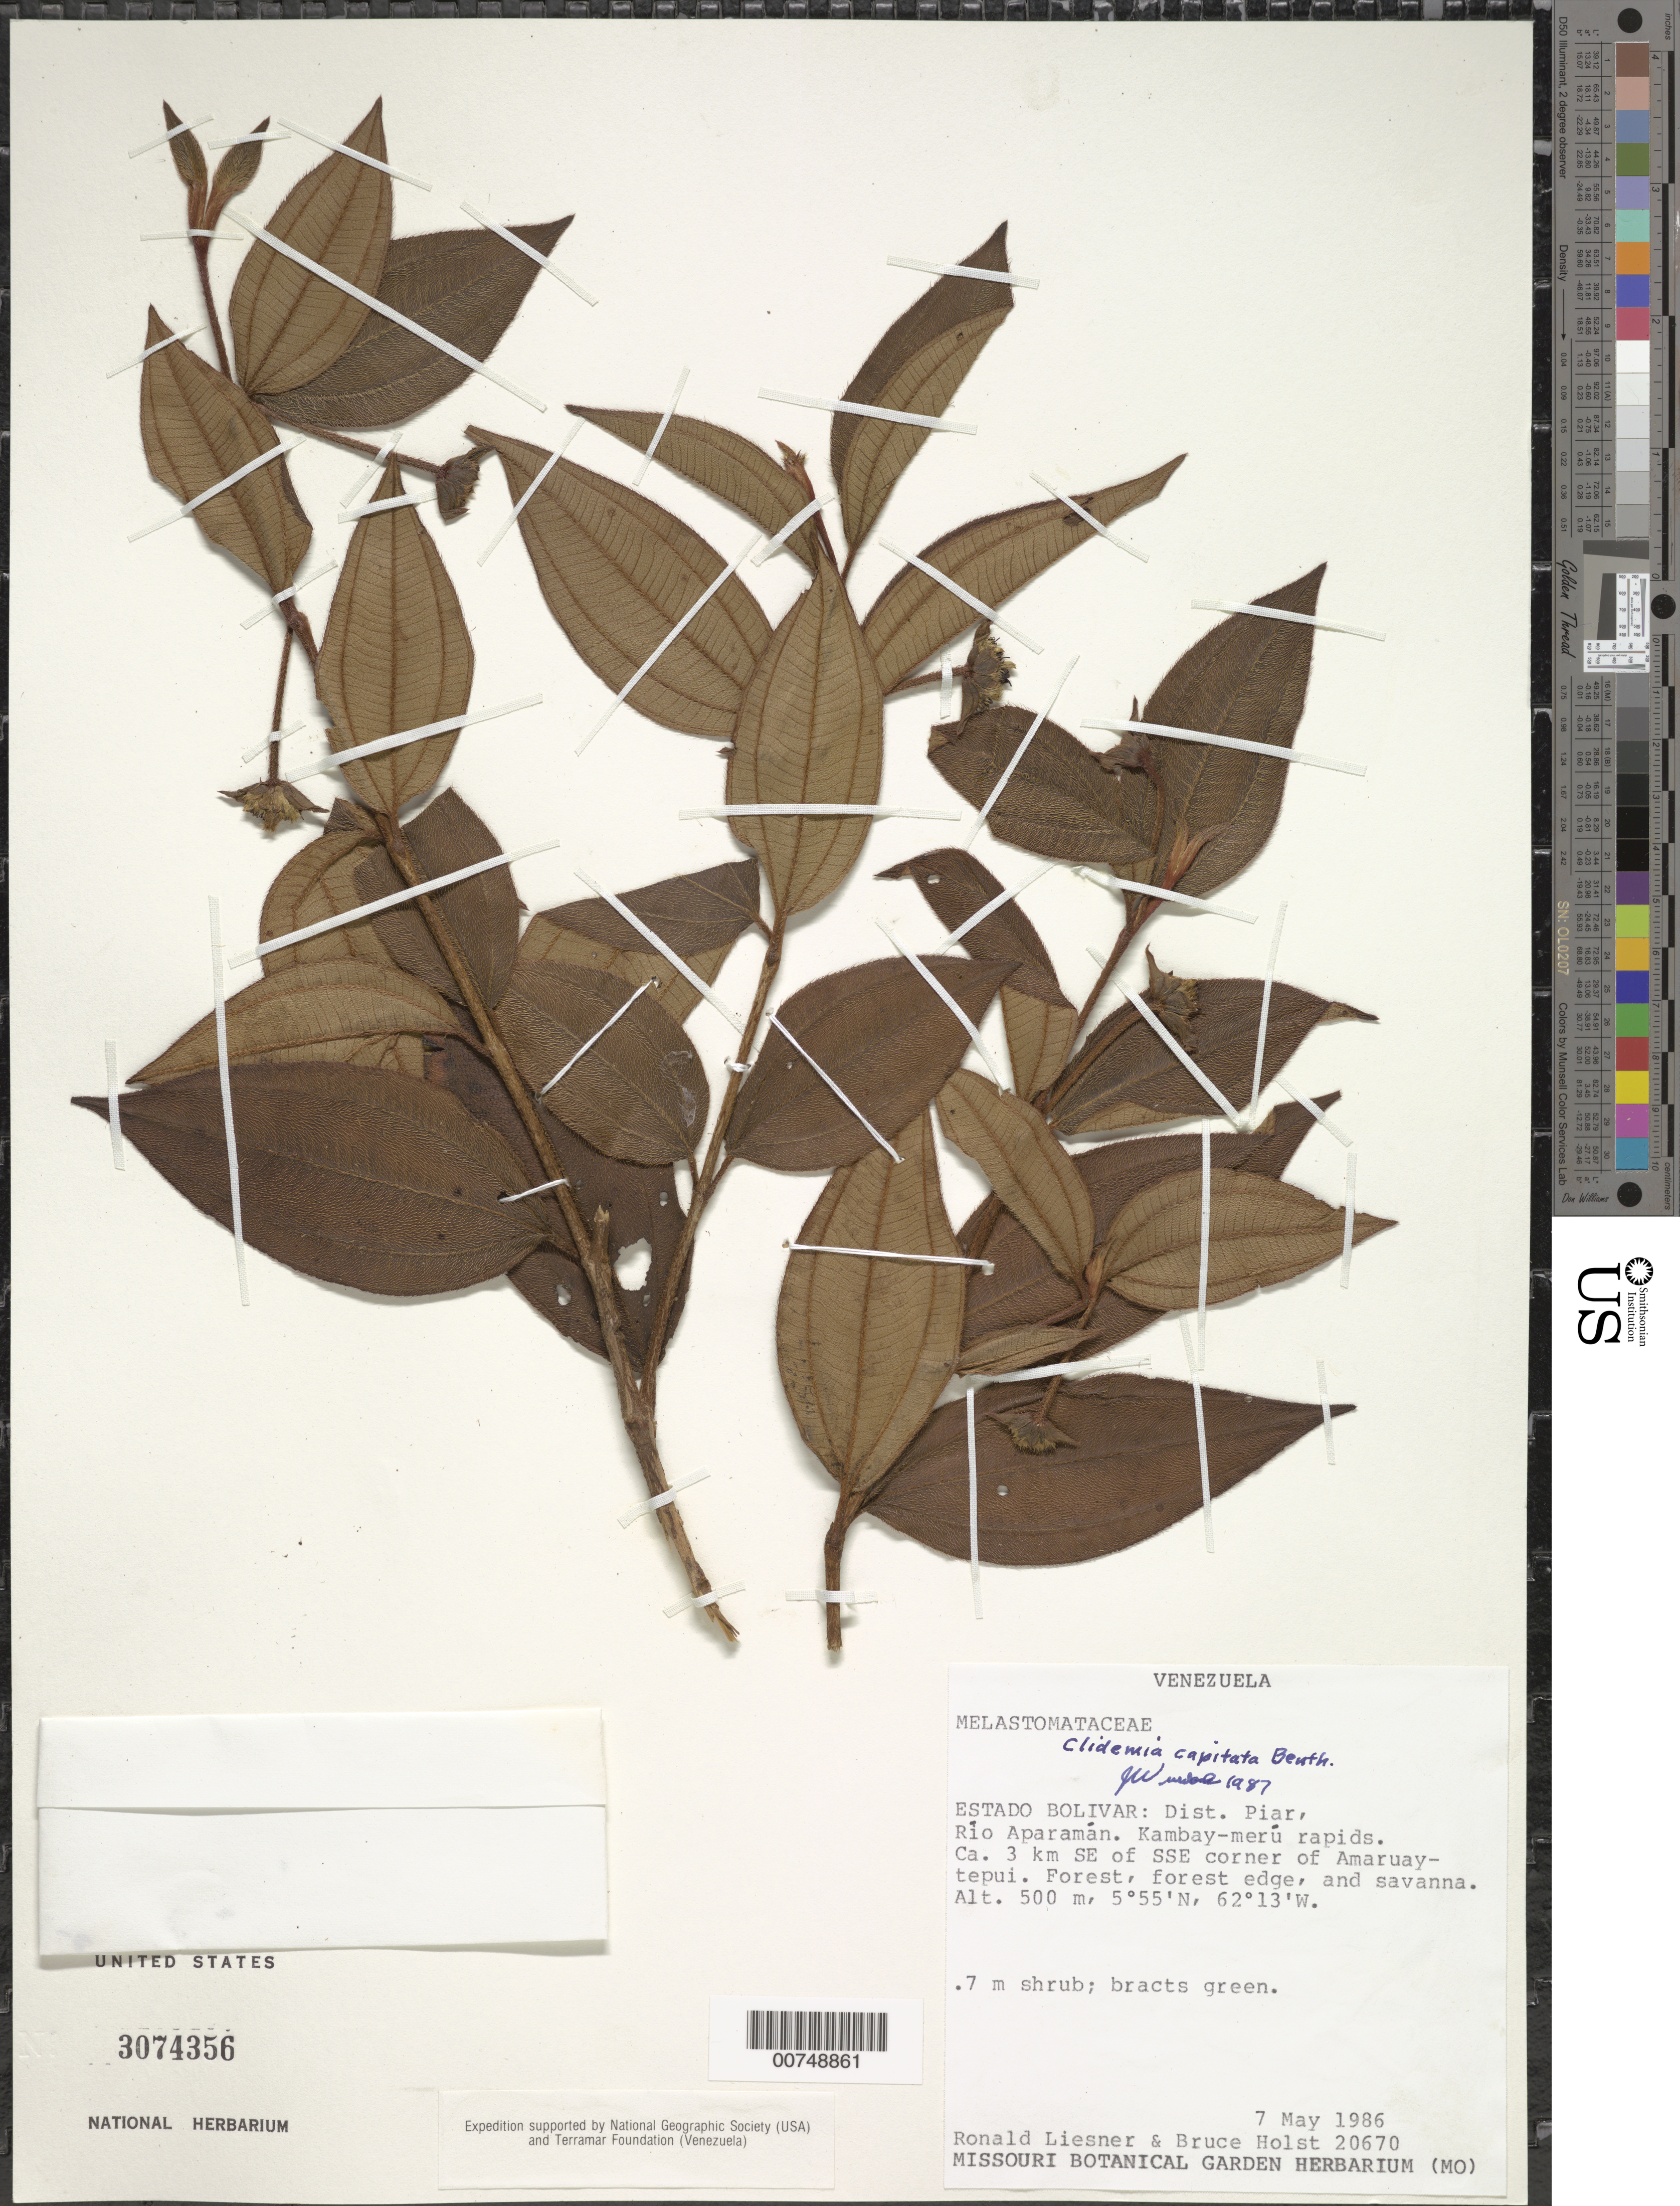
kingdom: Plantae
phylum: Tracheophyta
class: Magnoliopsida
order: Myrtales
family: Melastomataceae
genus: Clidemia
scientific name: Clidemia capitata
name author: Benth.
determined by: Wurdack, John J., (US), US (UNITED STATES)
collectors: R. L. Liesner & B. Holst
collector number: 20670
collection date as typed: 7-May-86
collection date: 1986-05-07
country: Venezuela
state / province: Bolívar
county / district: Piar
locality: Río Aparamán, Kambay-merú rapids, 3 km SE of SSE corner of Amaruay-tepuí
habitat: Forest, forest edge, savanna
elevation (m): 500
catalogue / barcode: US 3074356